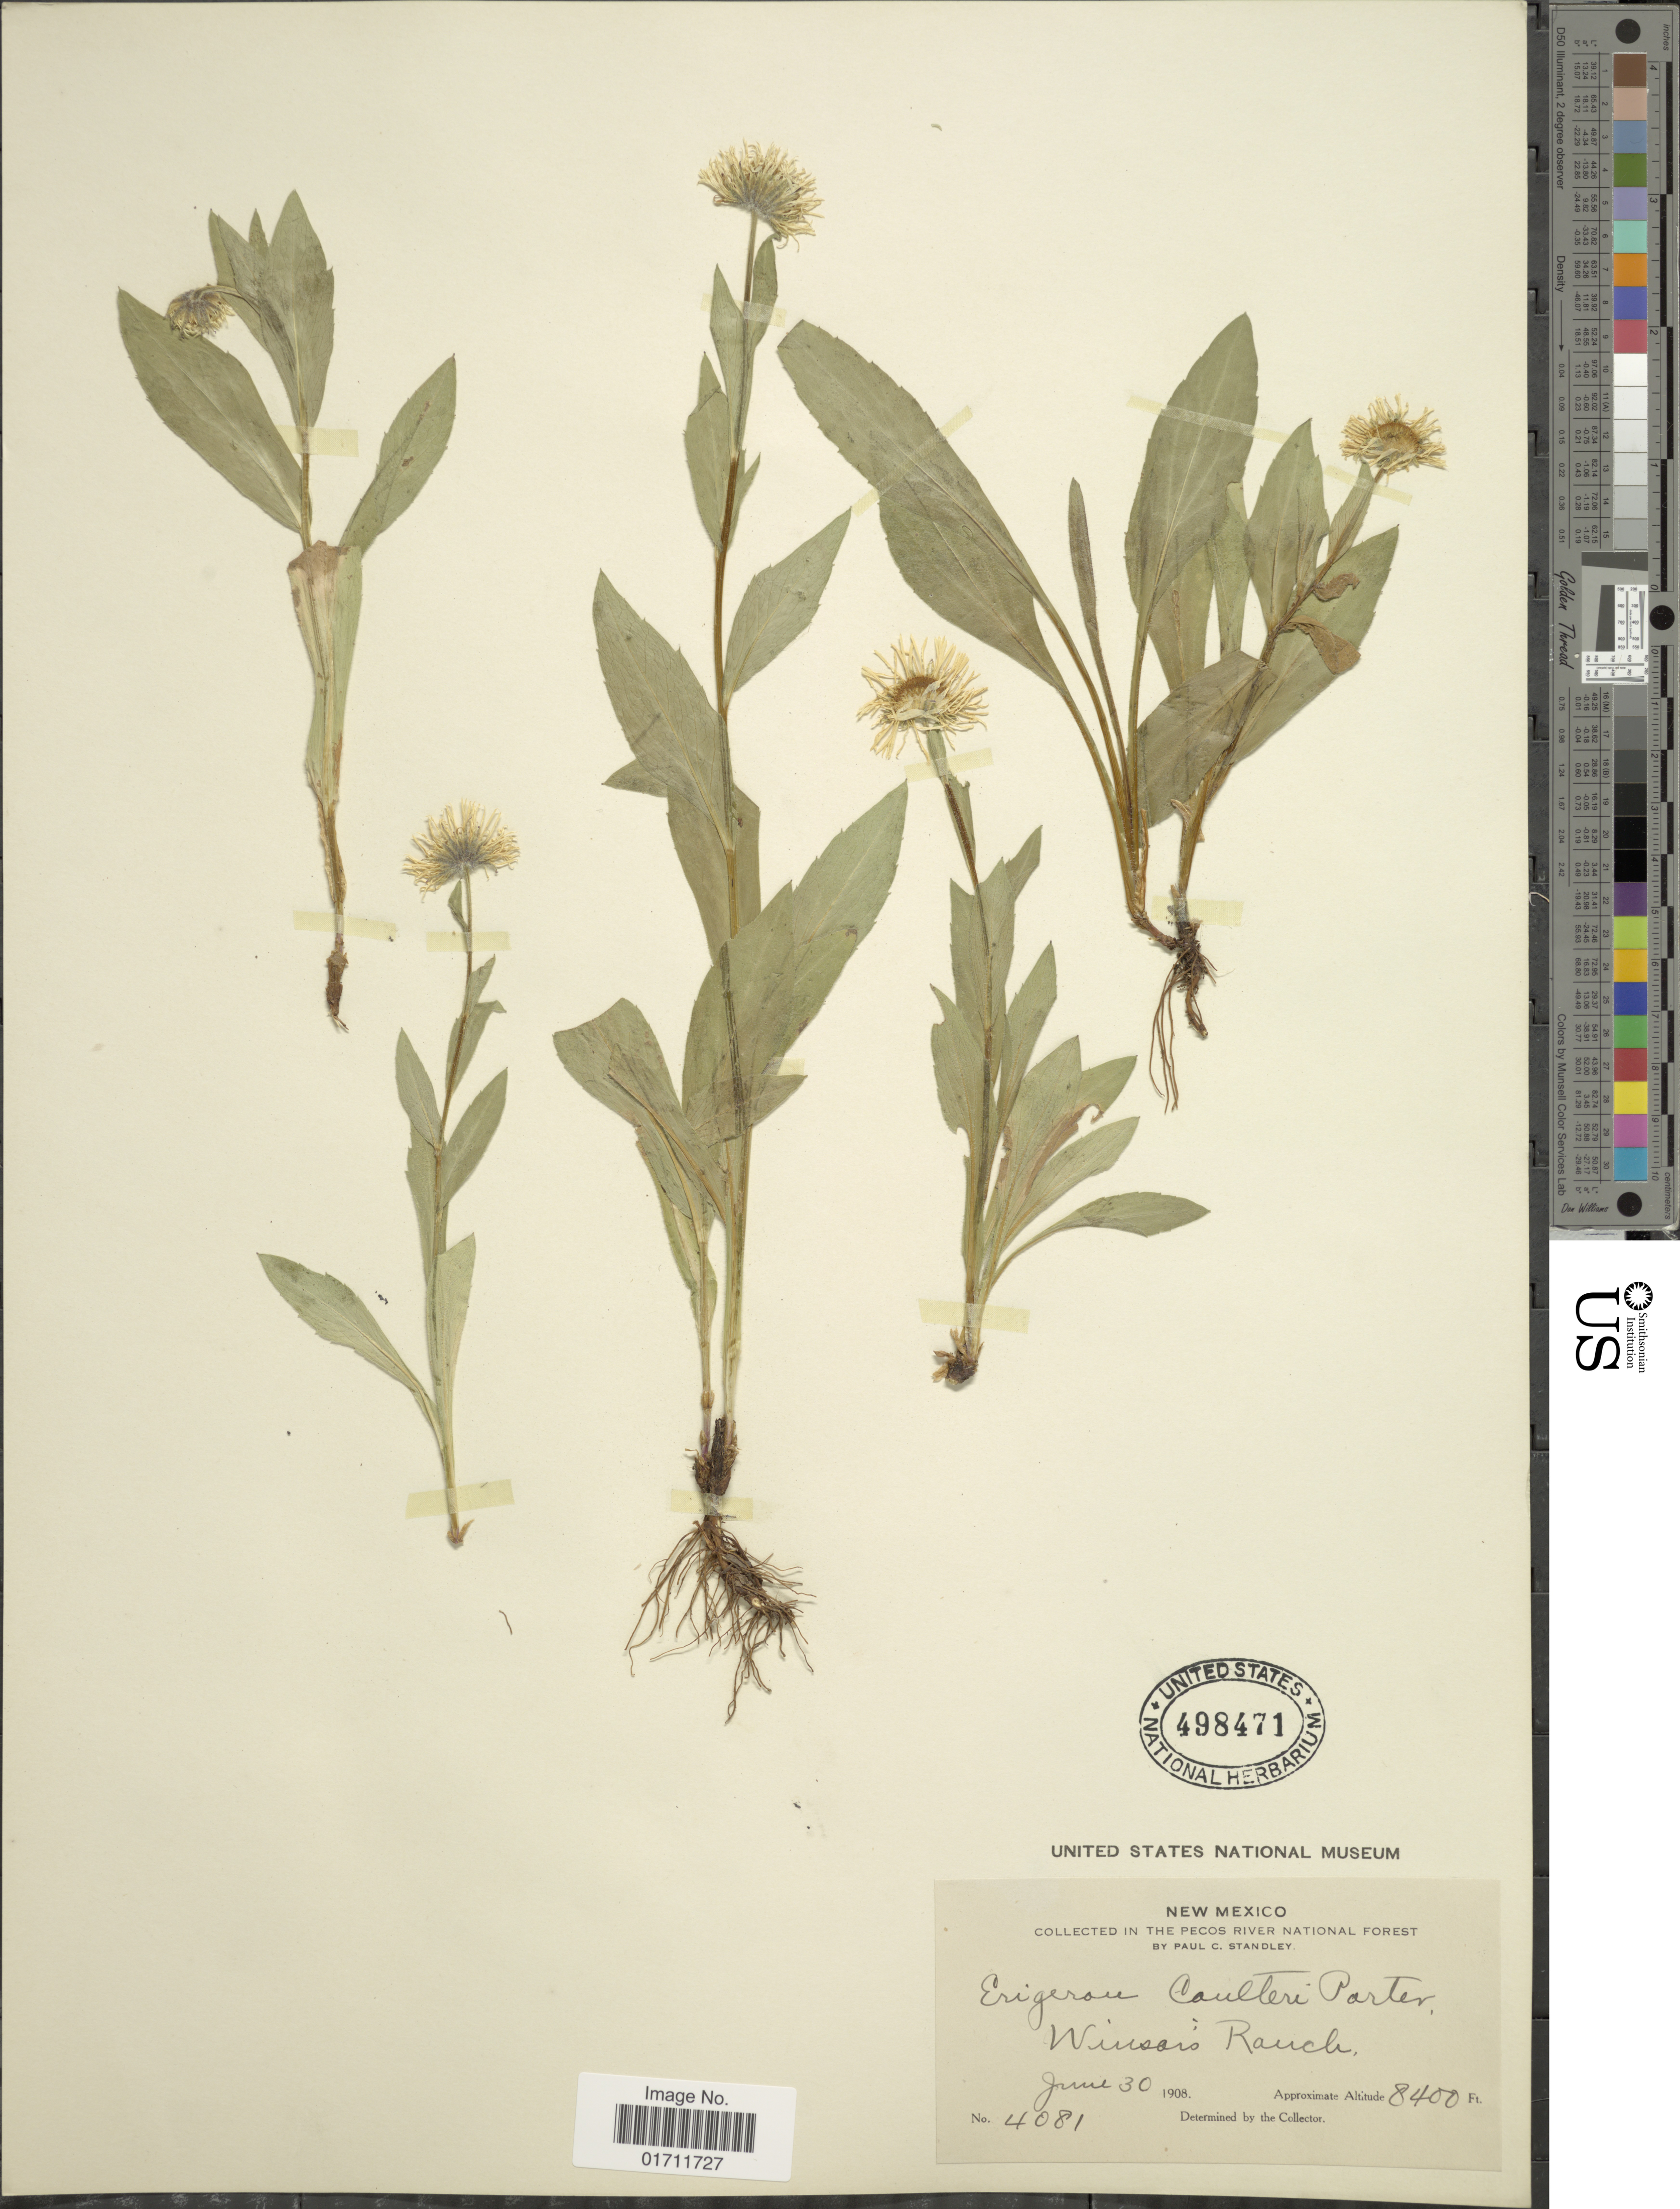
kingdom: Plantae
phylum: Tracheophyta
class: Magnoliopsida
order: Asterales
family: Asteraceae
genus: Erigeron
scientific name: Erigeron coulteri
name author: Porter in Porter & J.M. Coult.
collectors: P. C. Standley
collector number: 4081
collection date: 1908-06-30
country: United States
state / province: New Mexico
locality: In the Pecos River National Forest, Winsors Ranch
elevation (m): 2560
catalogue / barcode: US 498471